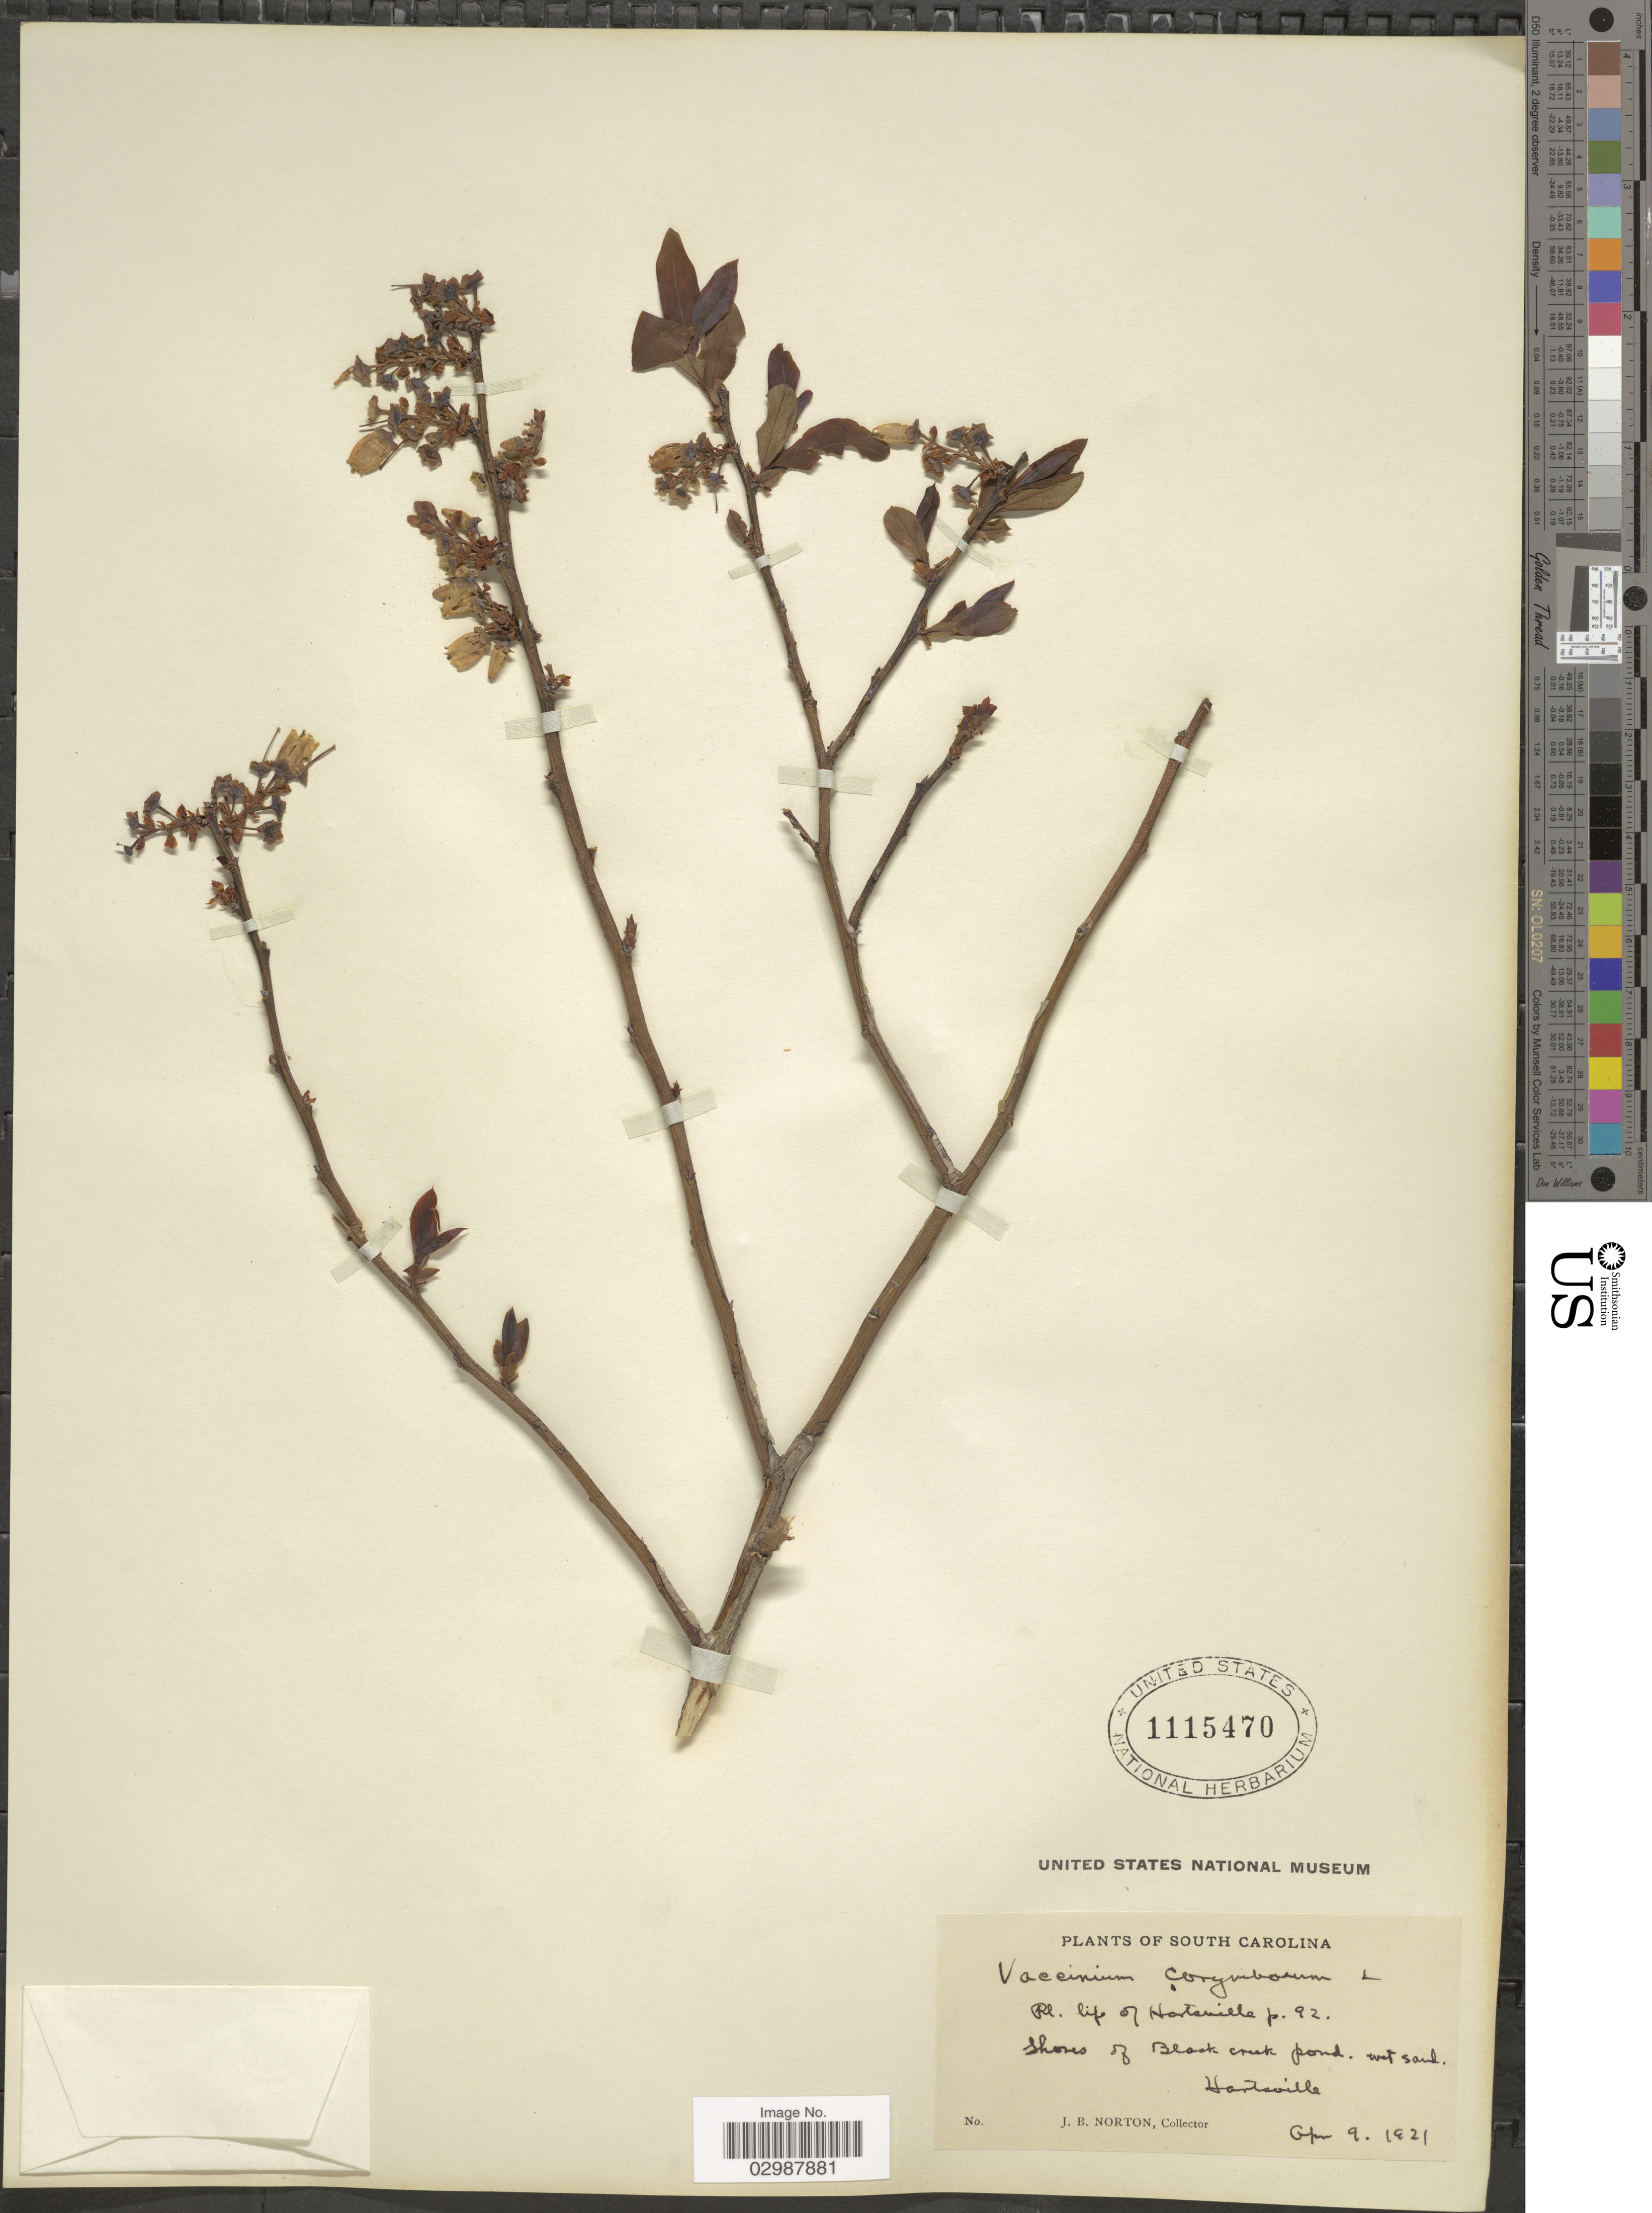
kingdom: Plantae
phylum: Tracheophyta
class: Magnoliopsida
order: Ericales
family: Ericaceae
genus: Vaccinium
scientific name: Vaccinium corymbosum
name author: L.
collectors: J. B. Norton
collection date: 1921-04-09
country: United States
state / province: South Carolina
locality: Shores of Black creek pond. Wet sand. Hartville.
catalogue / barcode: US 1115470